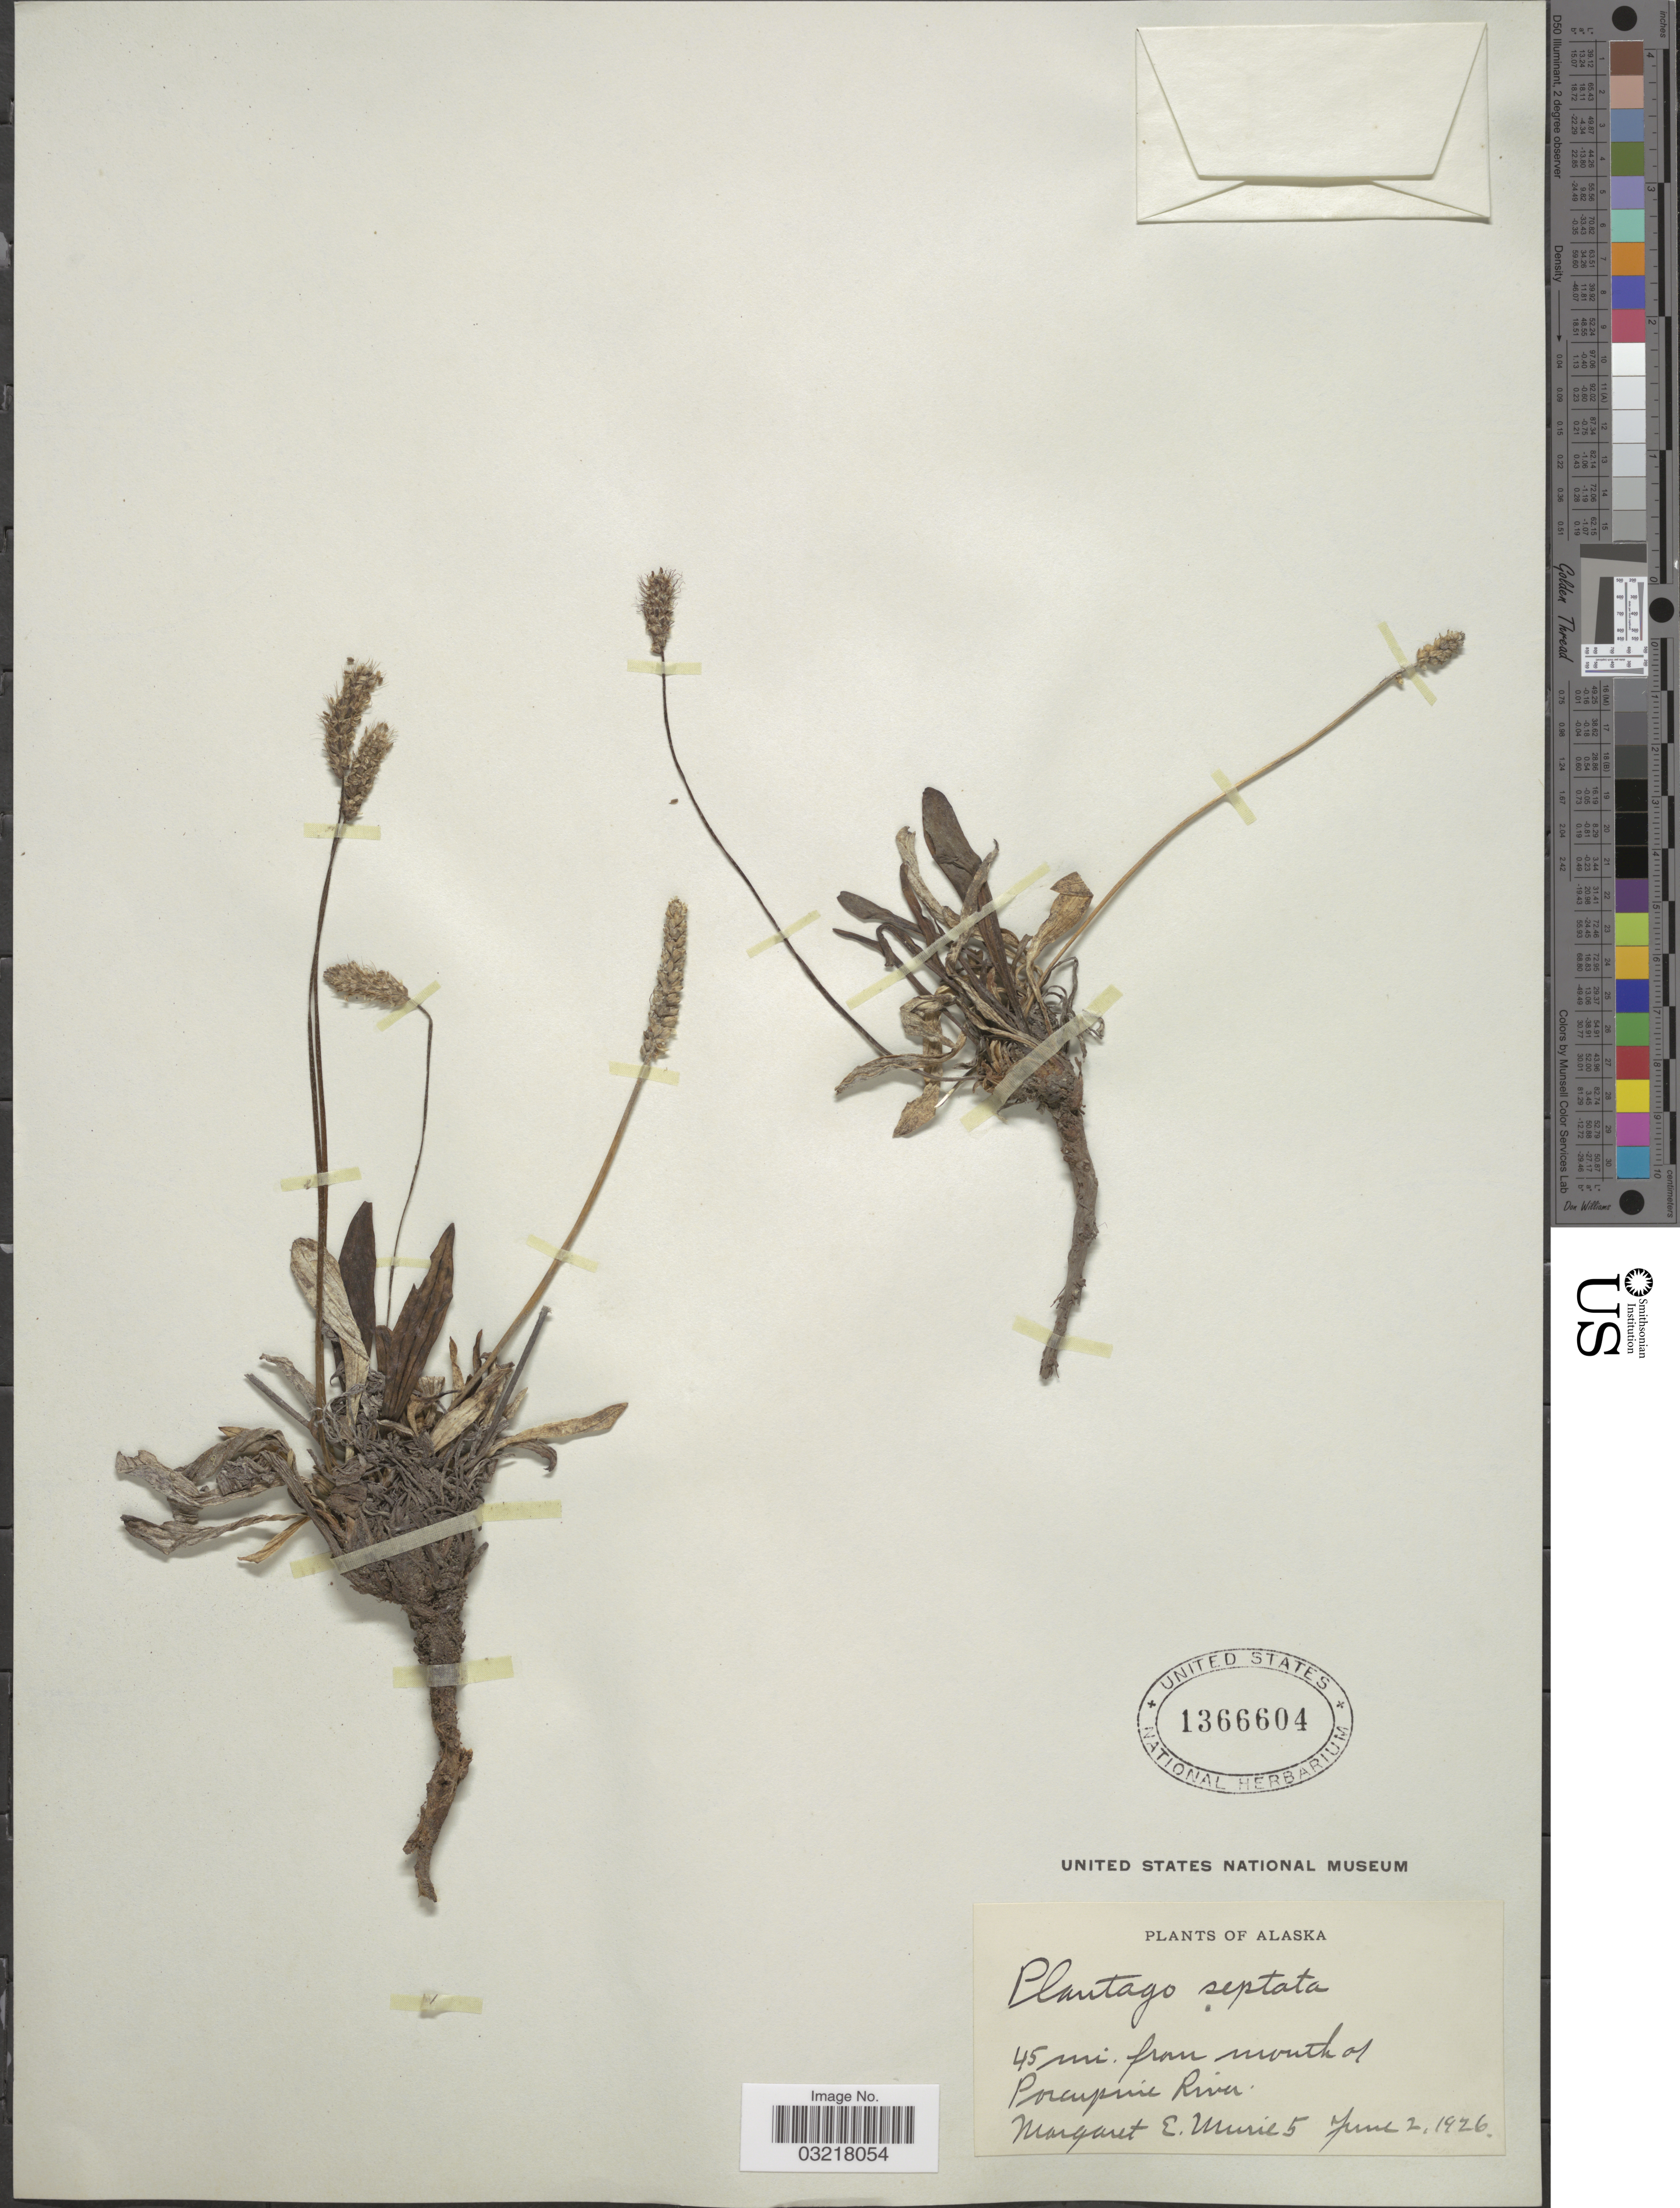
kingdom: Plantae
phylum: Tracheophyta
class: Magnoliopsida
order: Lamiales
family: Plantaginaceae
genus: Plantago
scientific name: Plantago canescens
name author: Adams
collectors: M. Murie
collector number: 5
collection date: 1926-06-02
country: United States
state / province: Alaska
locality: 45 mi. from mouth of Porcupine River.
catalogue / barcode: US 1366604